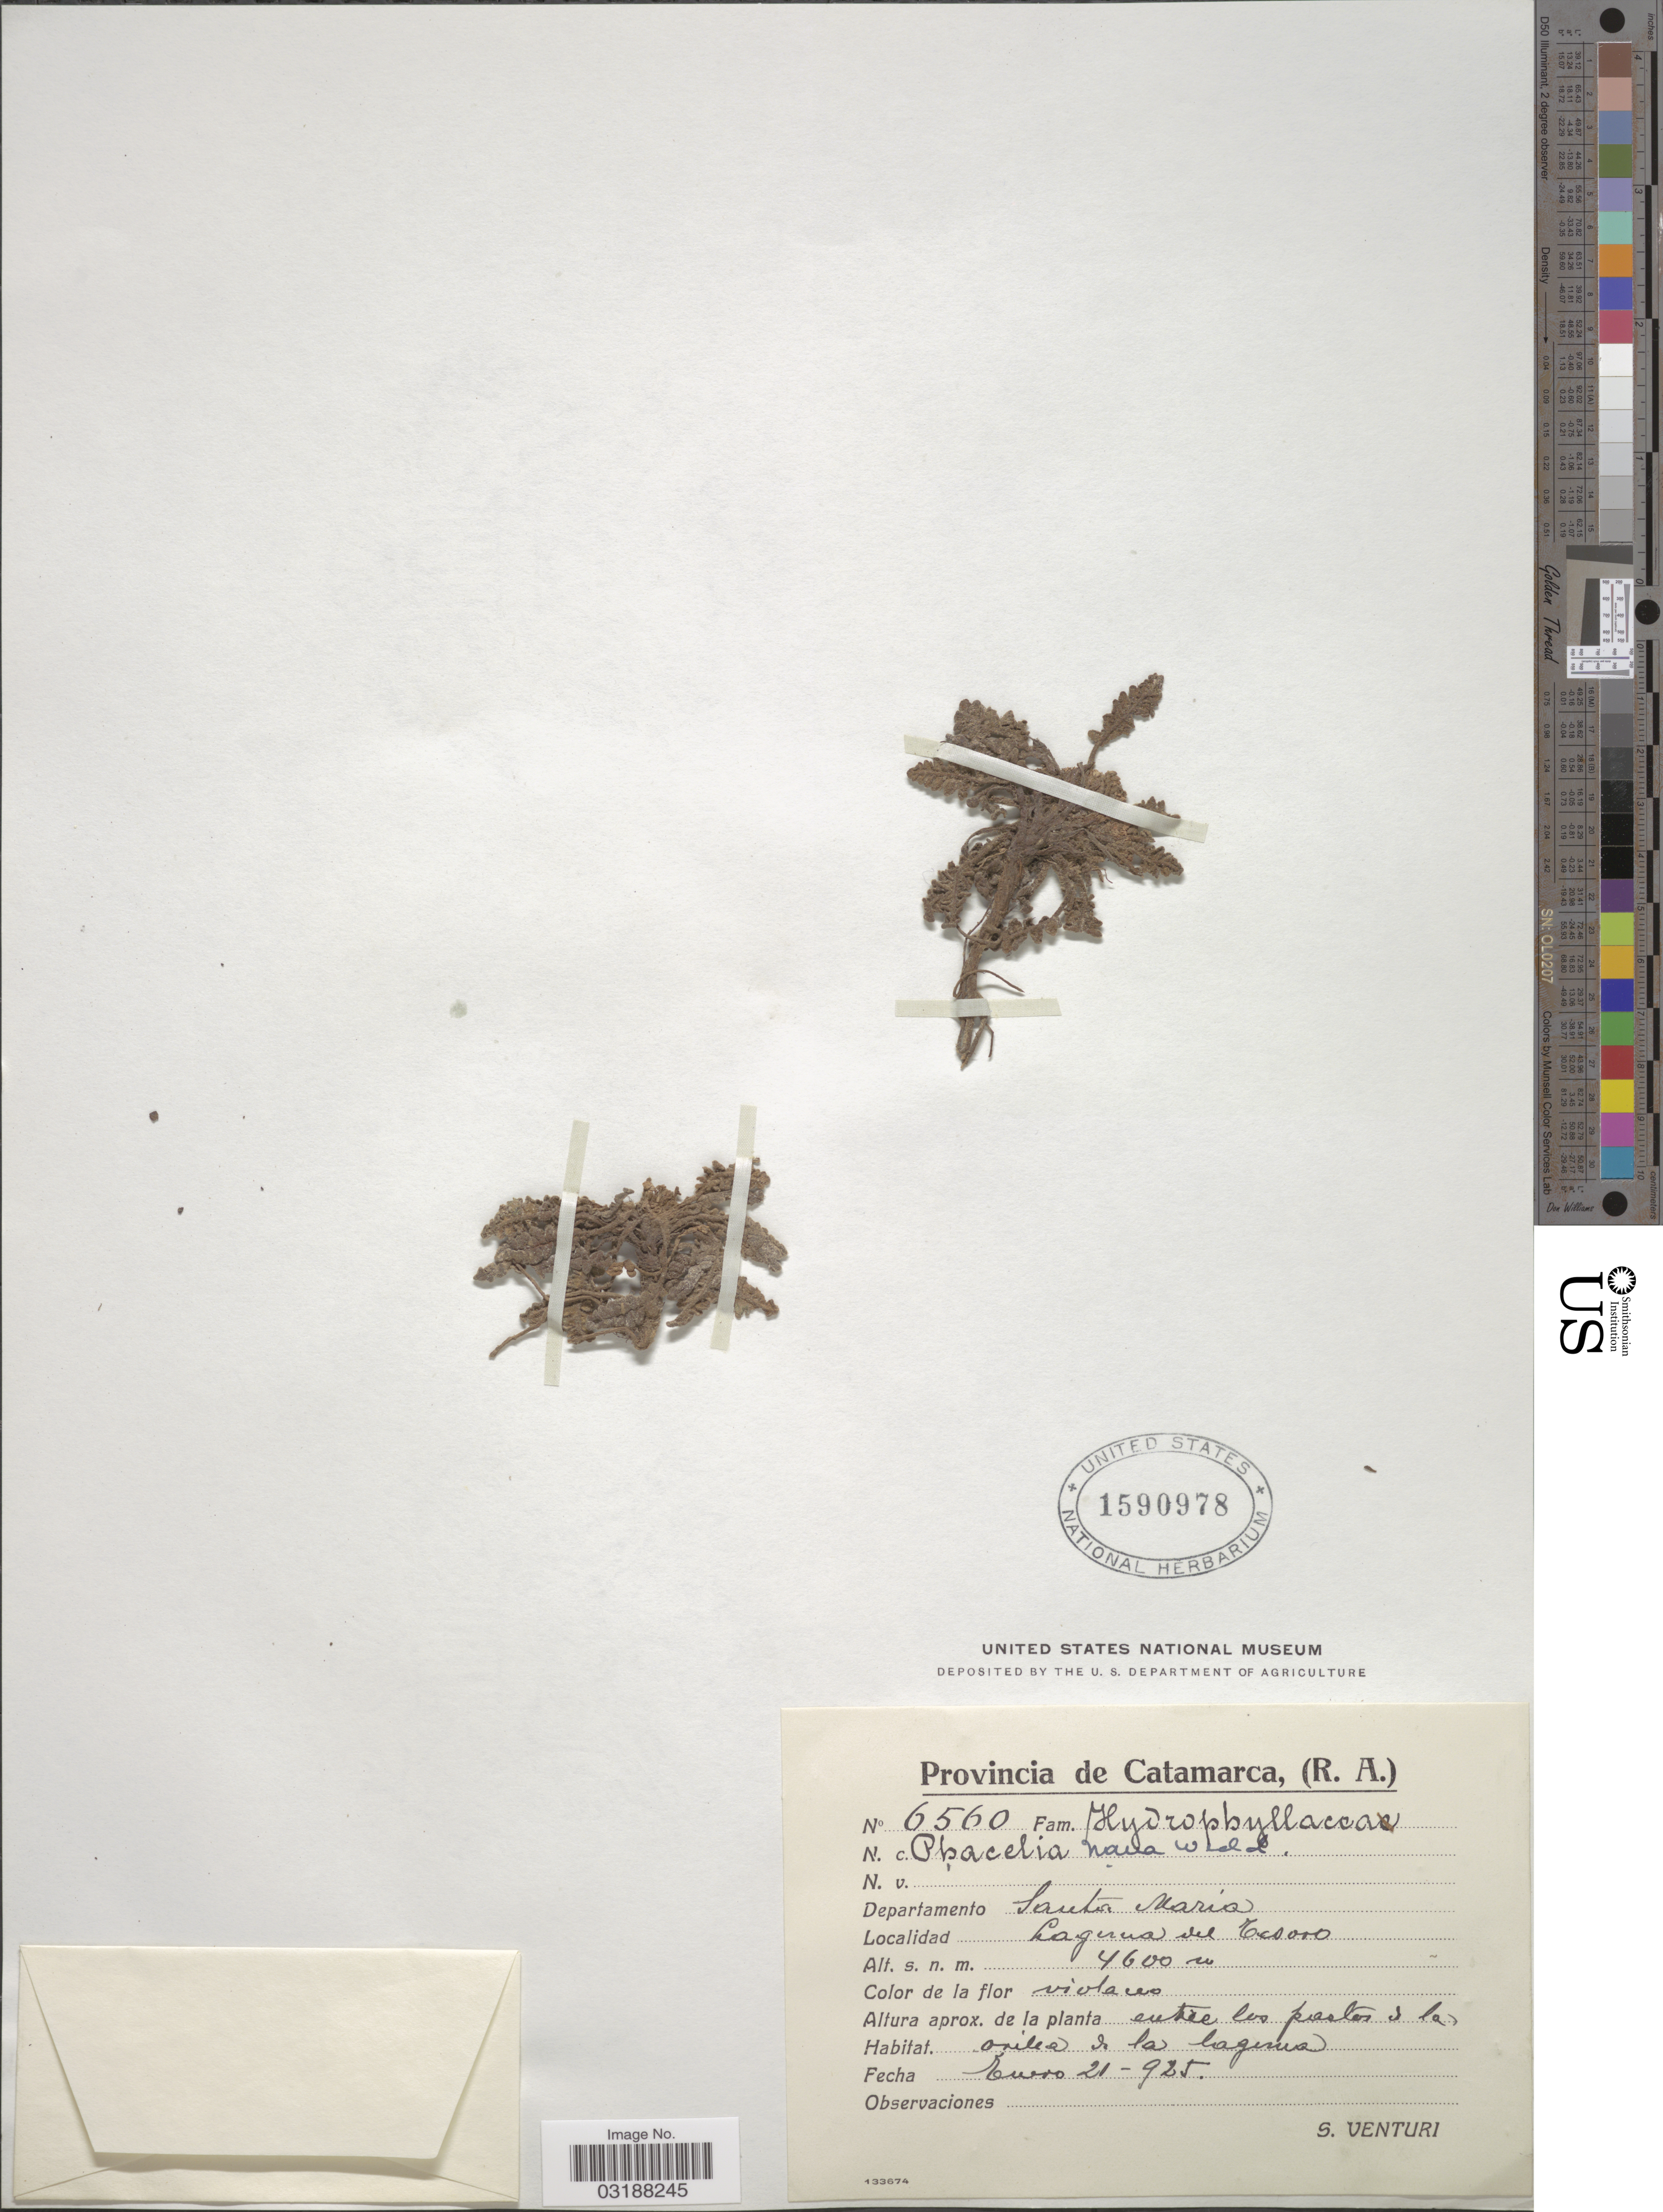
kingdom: Plantae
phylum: Tracheophyta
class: Magnoliopsida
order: Boraginales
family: Hydrophyllaceae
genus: Phacelia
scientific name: Phacelia nana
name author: Wedd.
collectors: S. Venturi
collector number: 6560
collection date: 1925-01-21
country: Argentina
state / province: Catamarca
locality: Provincia de Catamarca, (R.A.) Departamento Santa Maria, Laguna del Tesoro.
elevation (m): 4600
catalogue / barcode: US 1590978